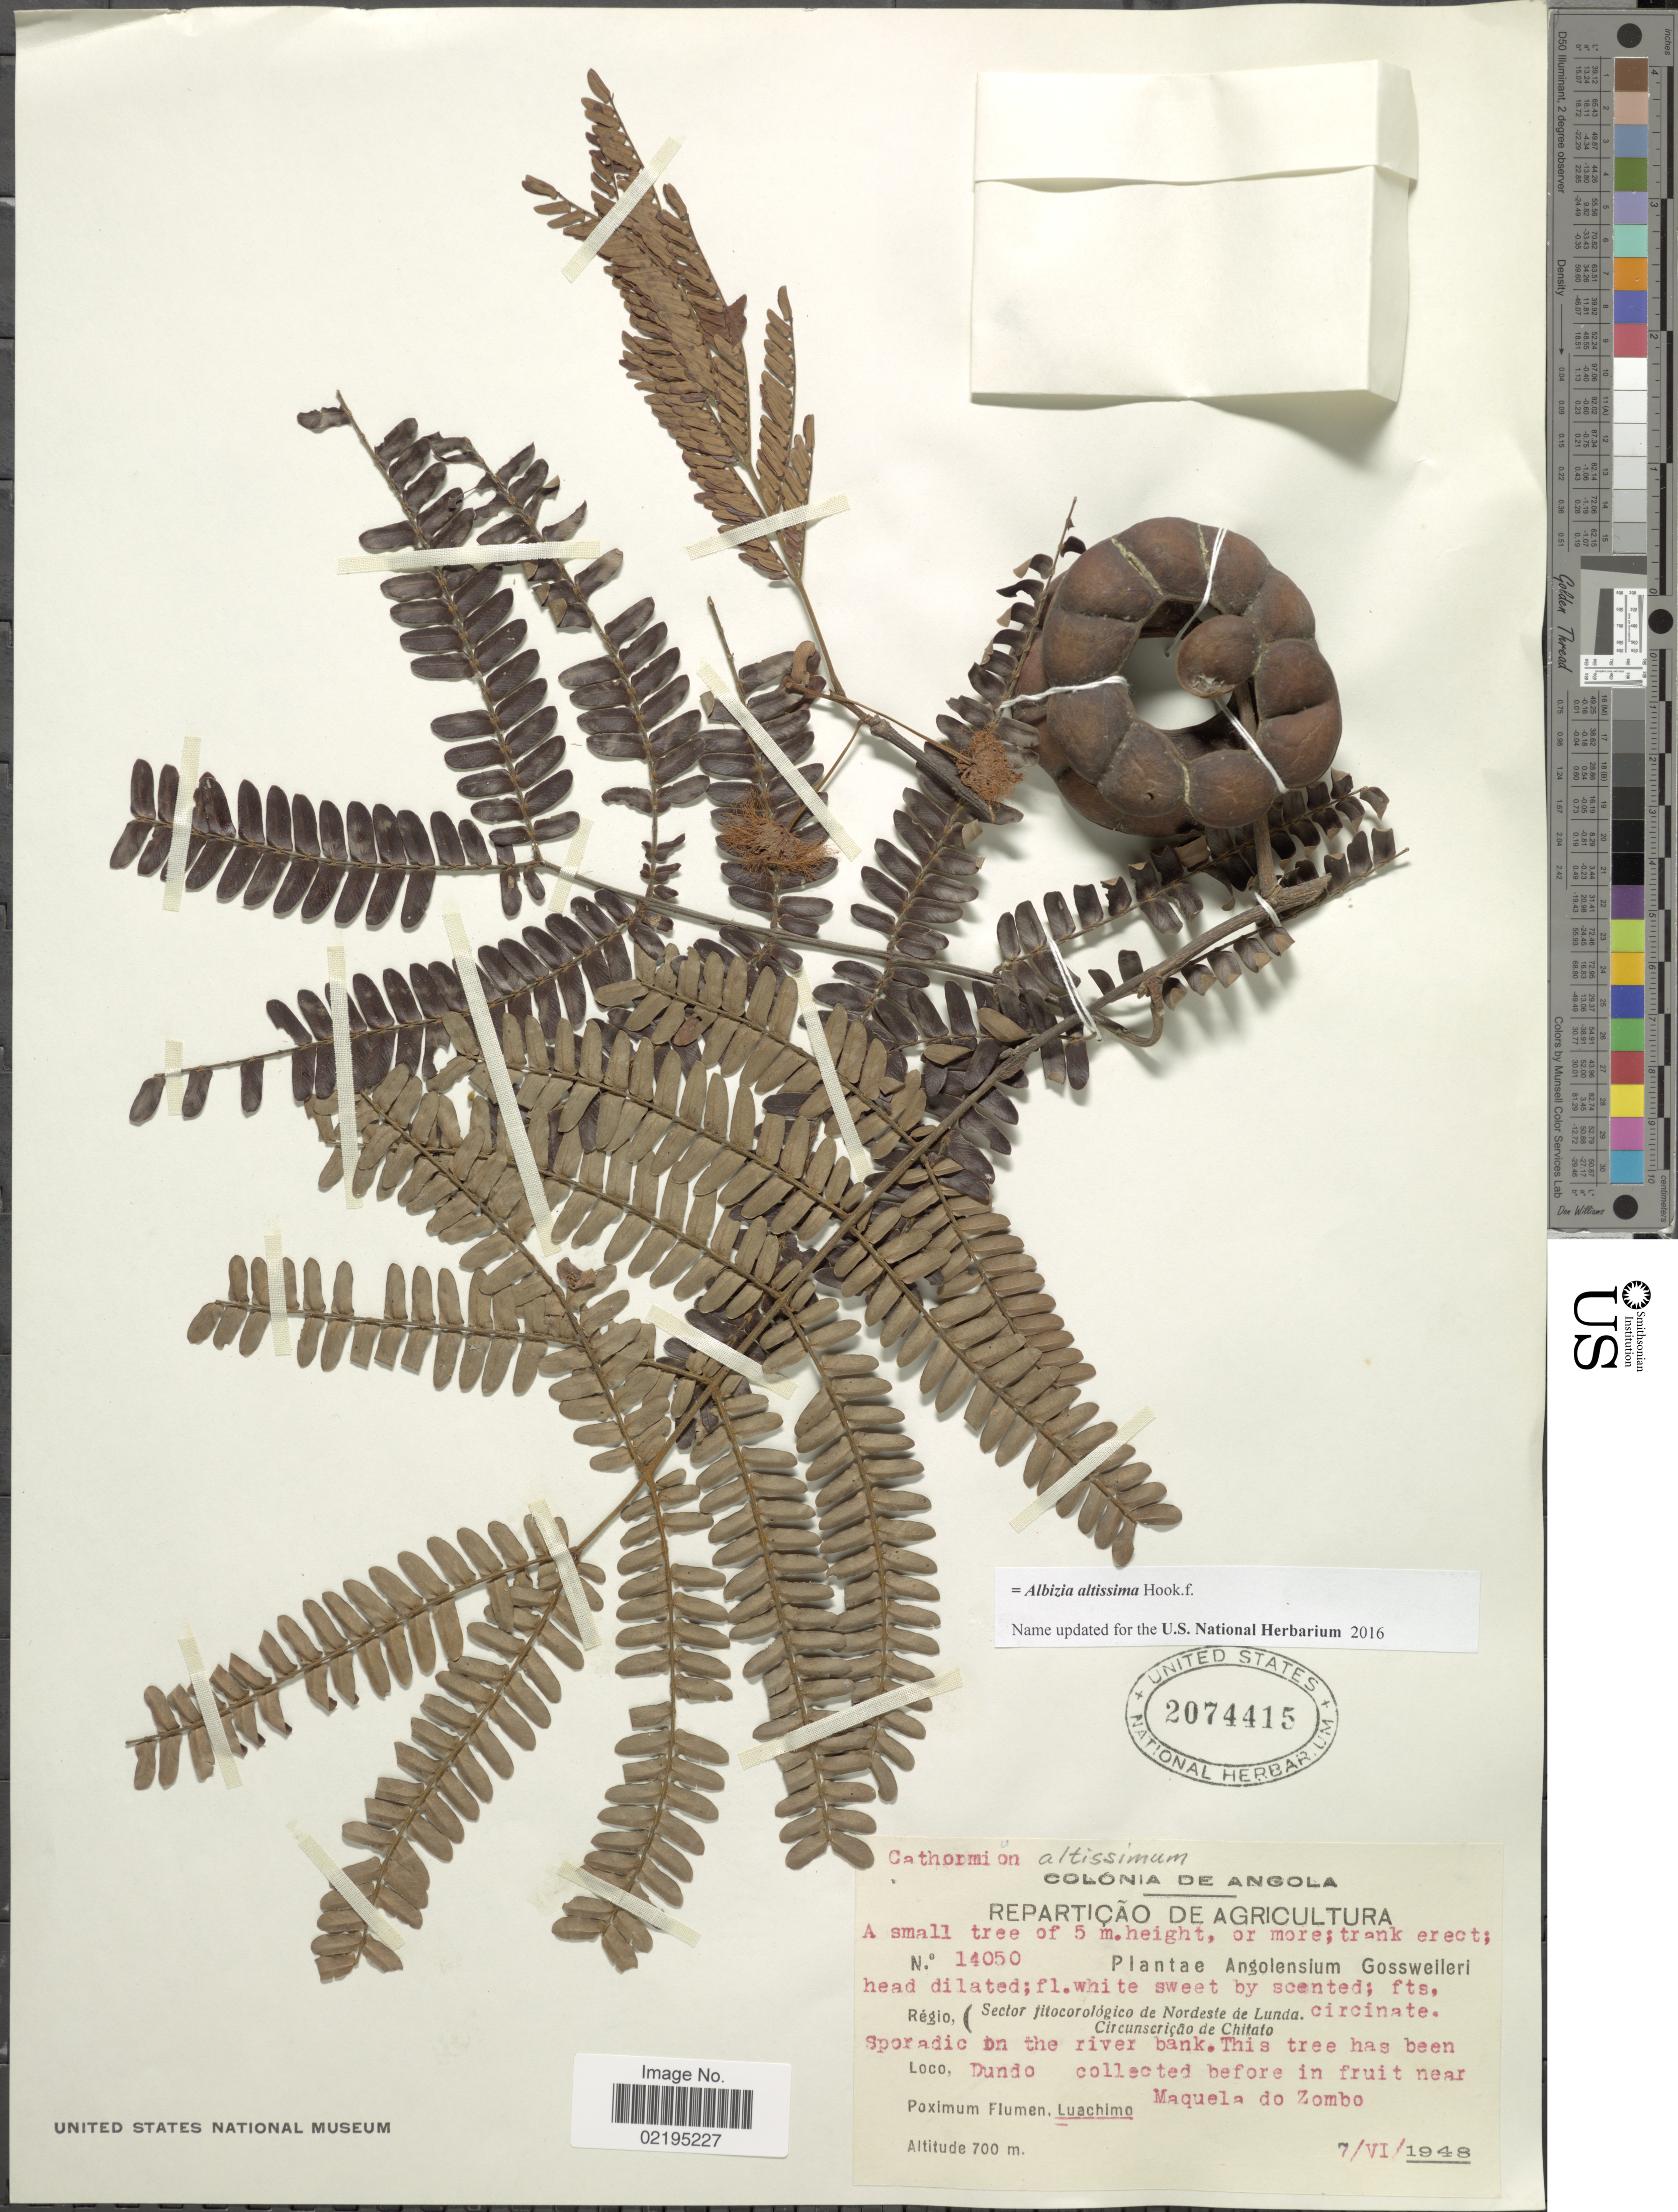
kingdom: Plantae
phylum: Tracheophyta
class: Magnoliopsida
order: Fabales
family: Fabaceae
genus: Osodendron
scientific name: Osodendron altissimum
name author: (Hook. f.) Koenen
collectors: Gossweiler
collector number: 14050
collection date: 1948-06-07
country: Angola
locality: Colonia de Angola, Regio, Sector fitocorologico de Nordeste de Lunda. Circunsericao de Chitato, Sporadic on the river bank. This tree has been collected before in fruit near Maquela do Zombo, Dundo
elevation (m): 700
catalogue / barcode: US 2074415